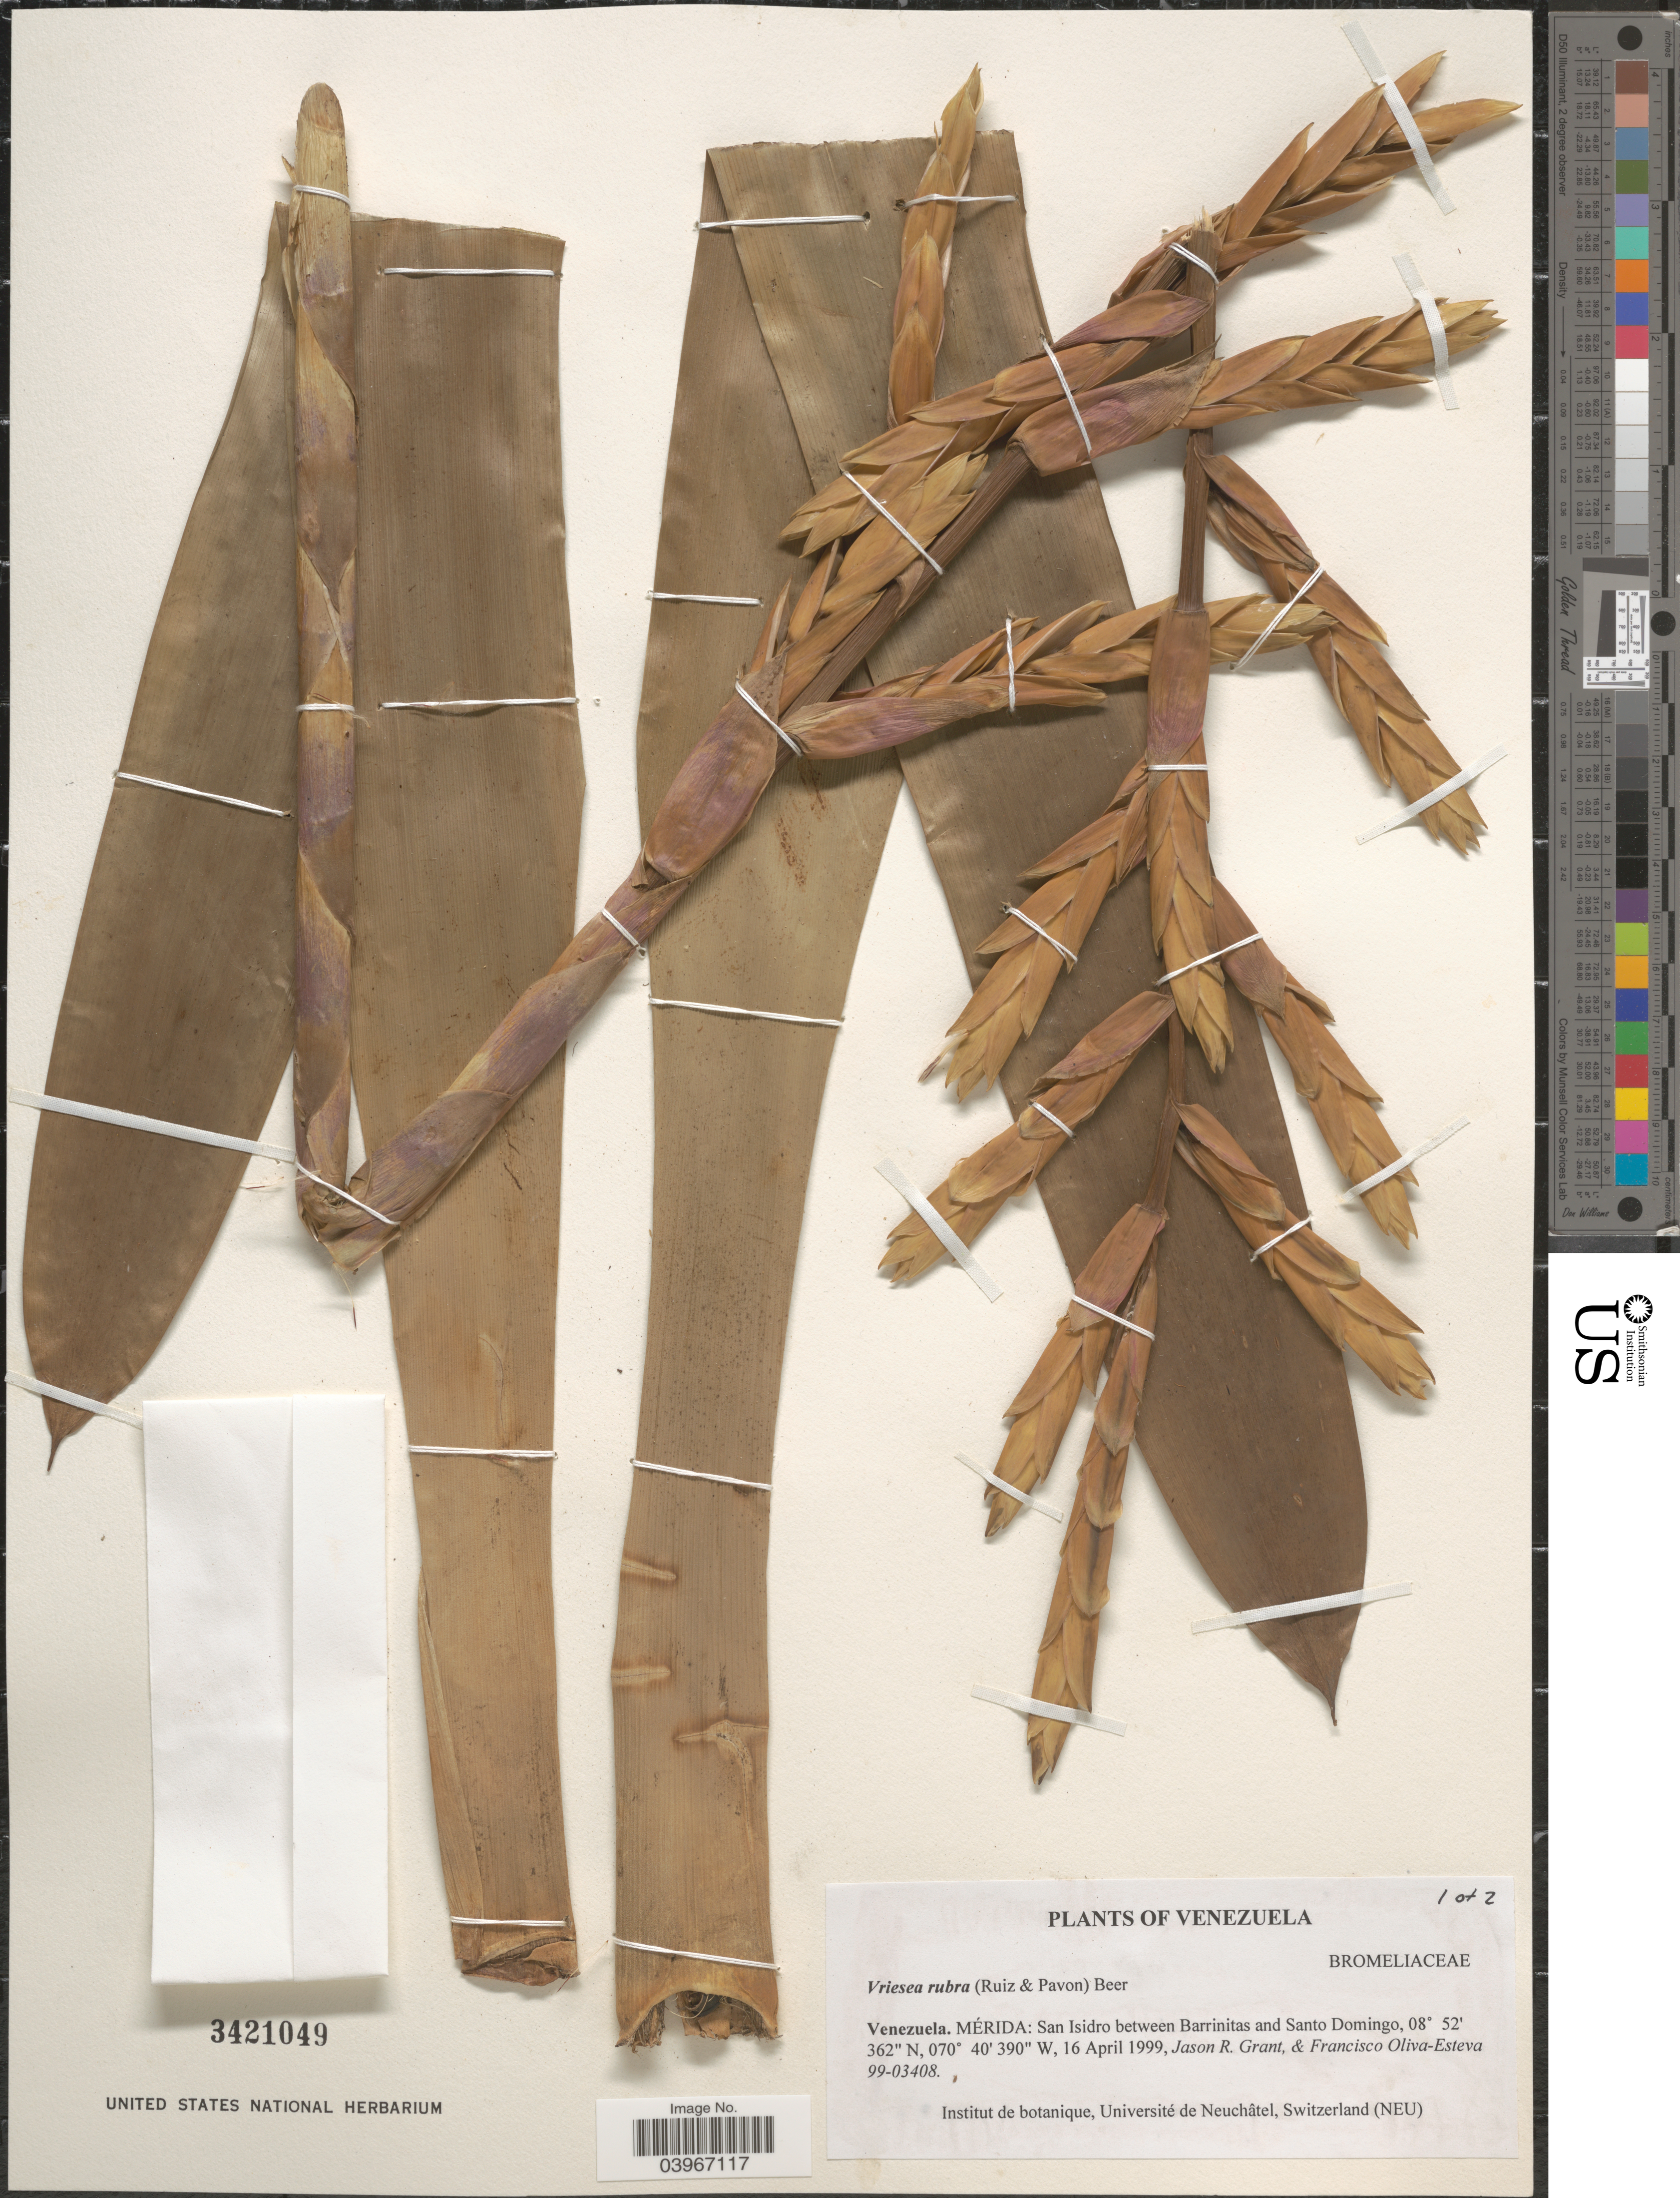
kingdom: Plantae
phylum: Tracheophyta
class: Liliopsida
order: Poales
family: Bromeliaceae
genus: Vriesea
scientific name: Vriesea rubra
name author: (Ruiz & Pav.) Beer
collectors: J. R. Grant & F. Oliva-Esteva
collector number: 99-03408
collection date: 1999-04-16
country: Venezuela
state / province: Merida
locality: San Isidro between Barrinitas and Santo Domingo.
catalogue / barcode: US 3421049